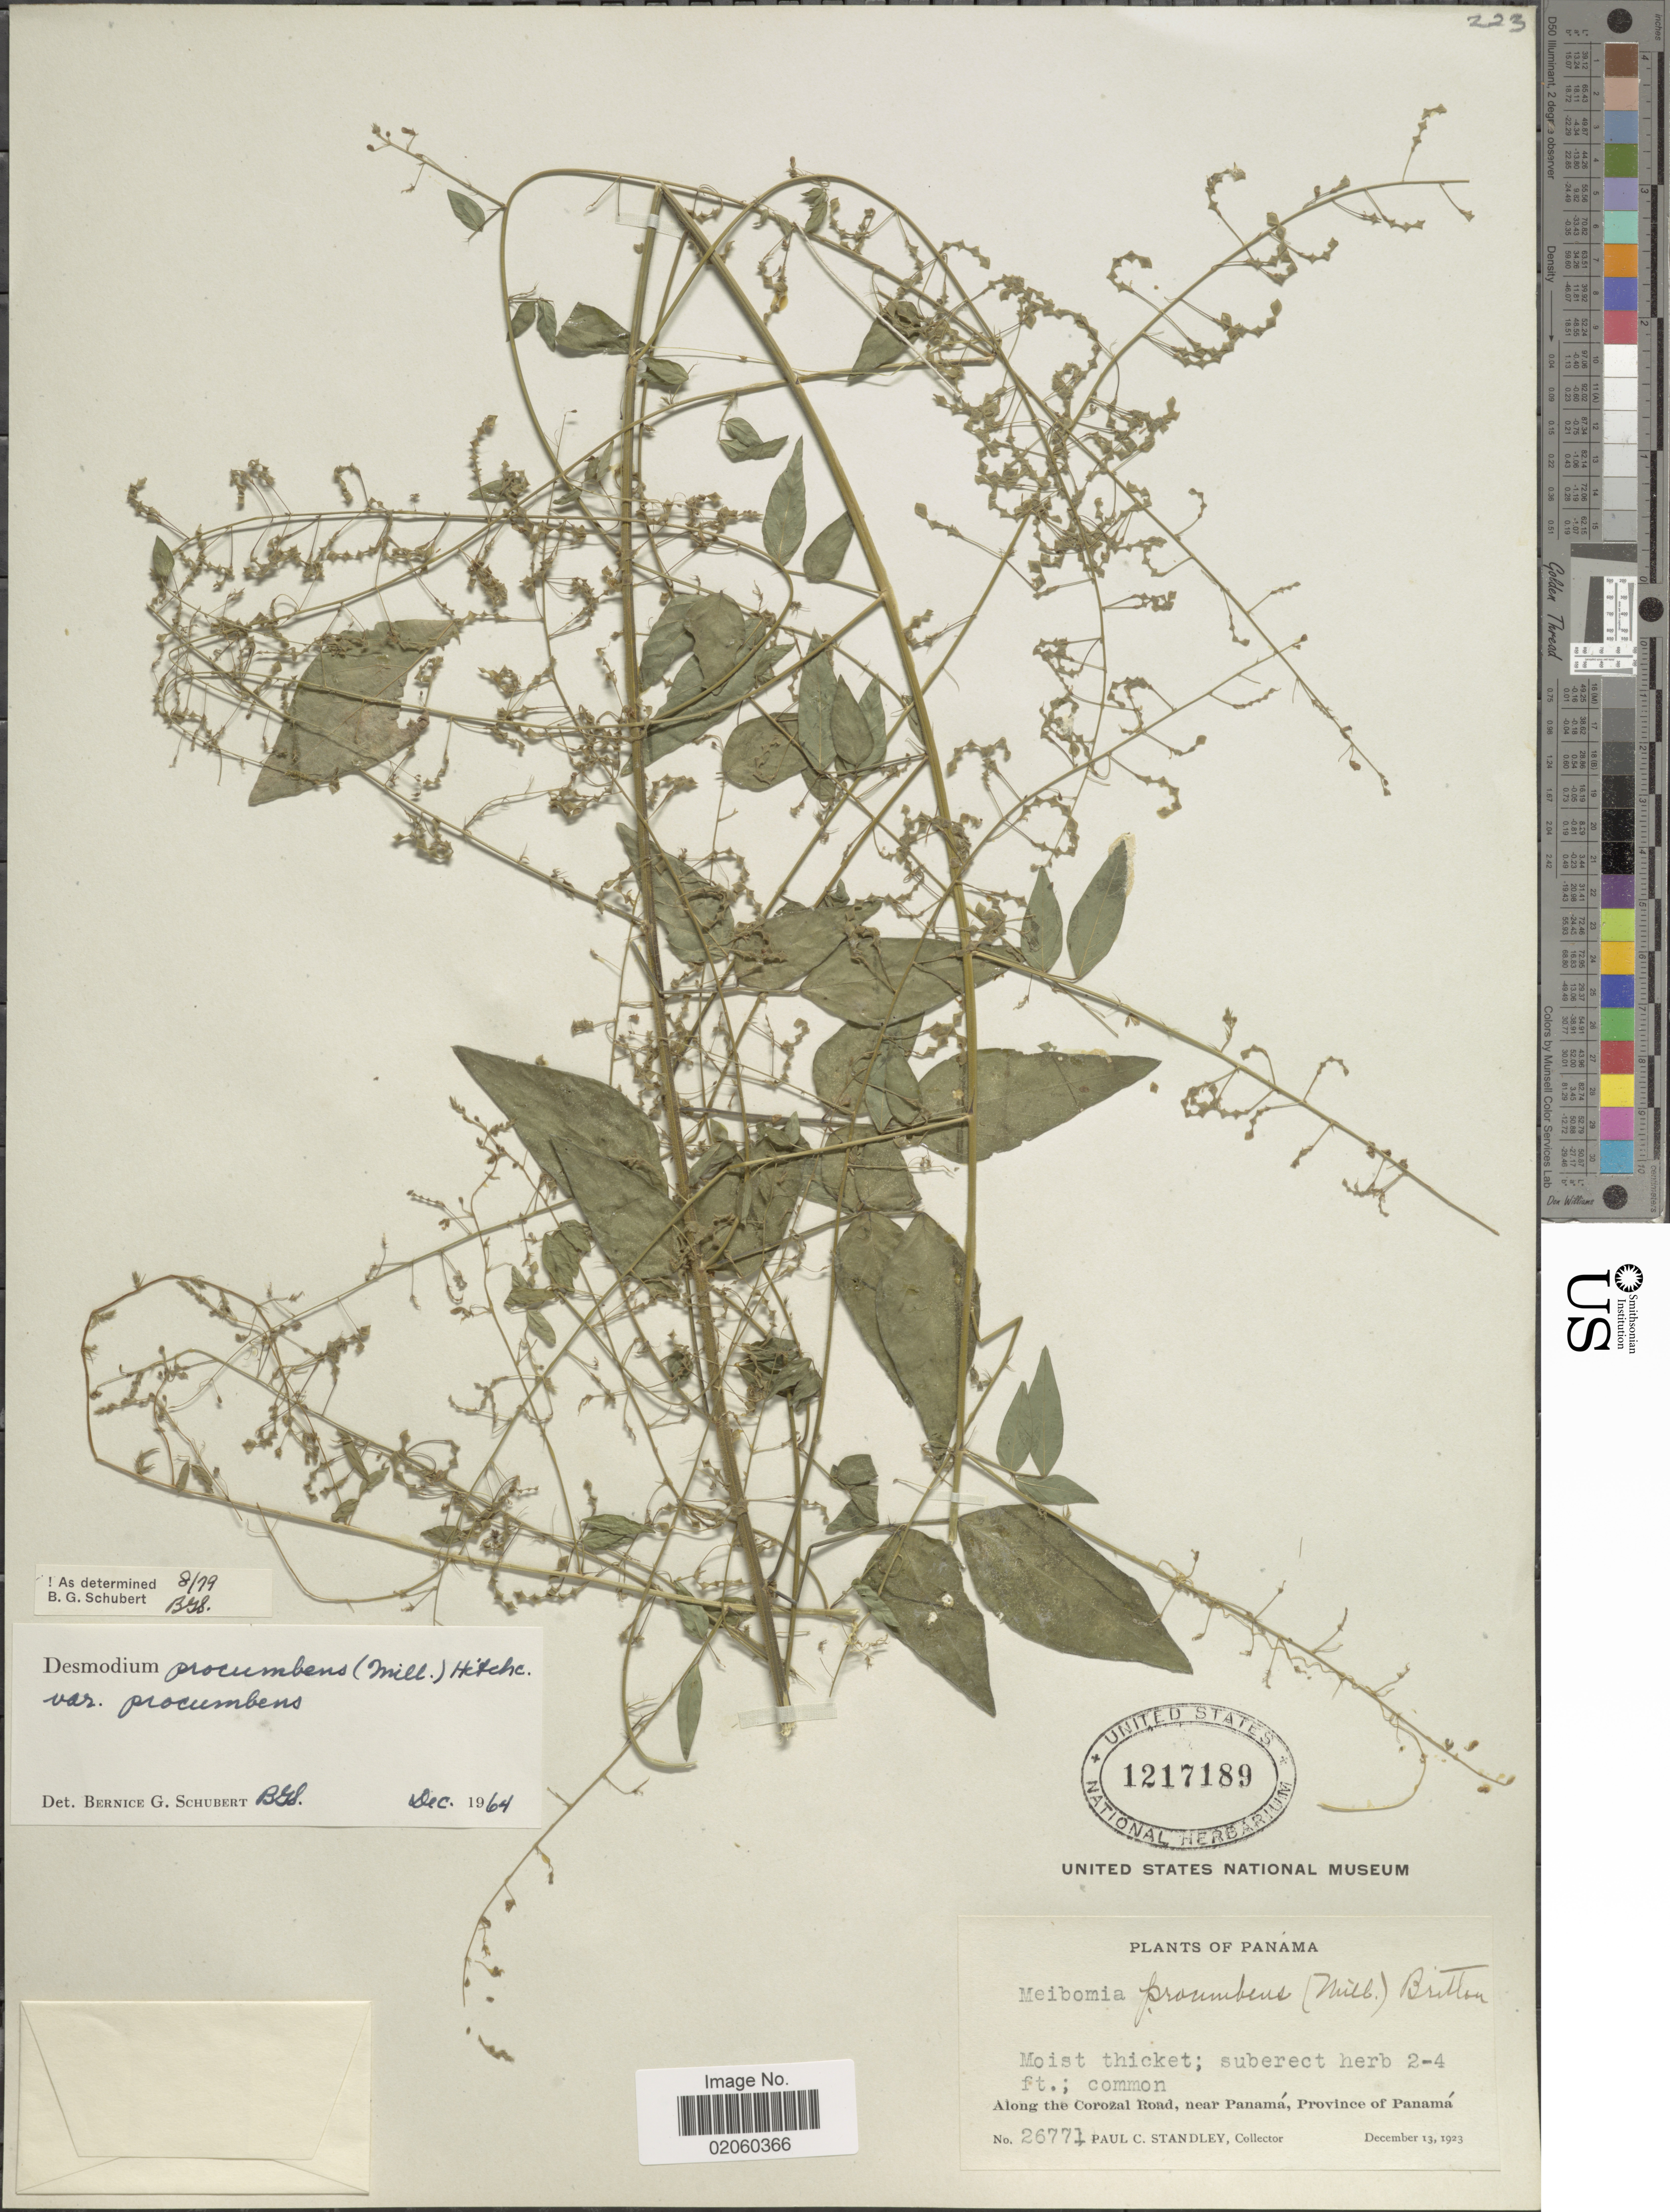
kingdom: Plantae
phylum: Tracheophyta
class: Magnoliopsida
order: Fabales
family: Fabaceae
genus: Desmodium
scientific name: Desmodium procumbens var. procumbens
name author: (Mill.) Hitchc.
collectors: P. C. Standley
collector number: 26771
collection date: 1923-12-13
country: Panama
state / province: Panamá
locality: Along the Corocal Road, near Panama, Province of Panama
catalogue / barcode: US 1217189